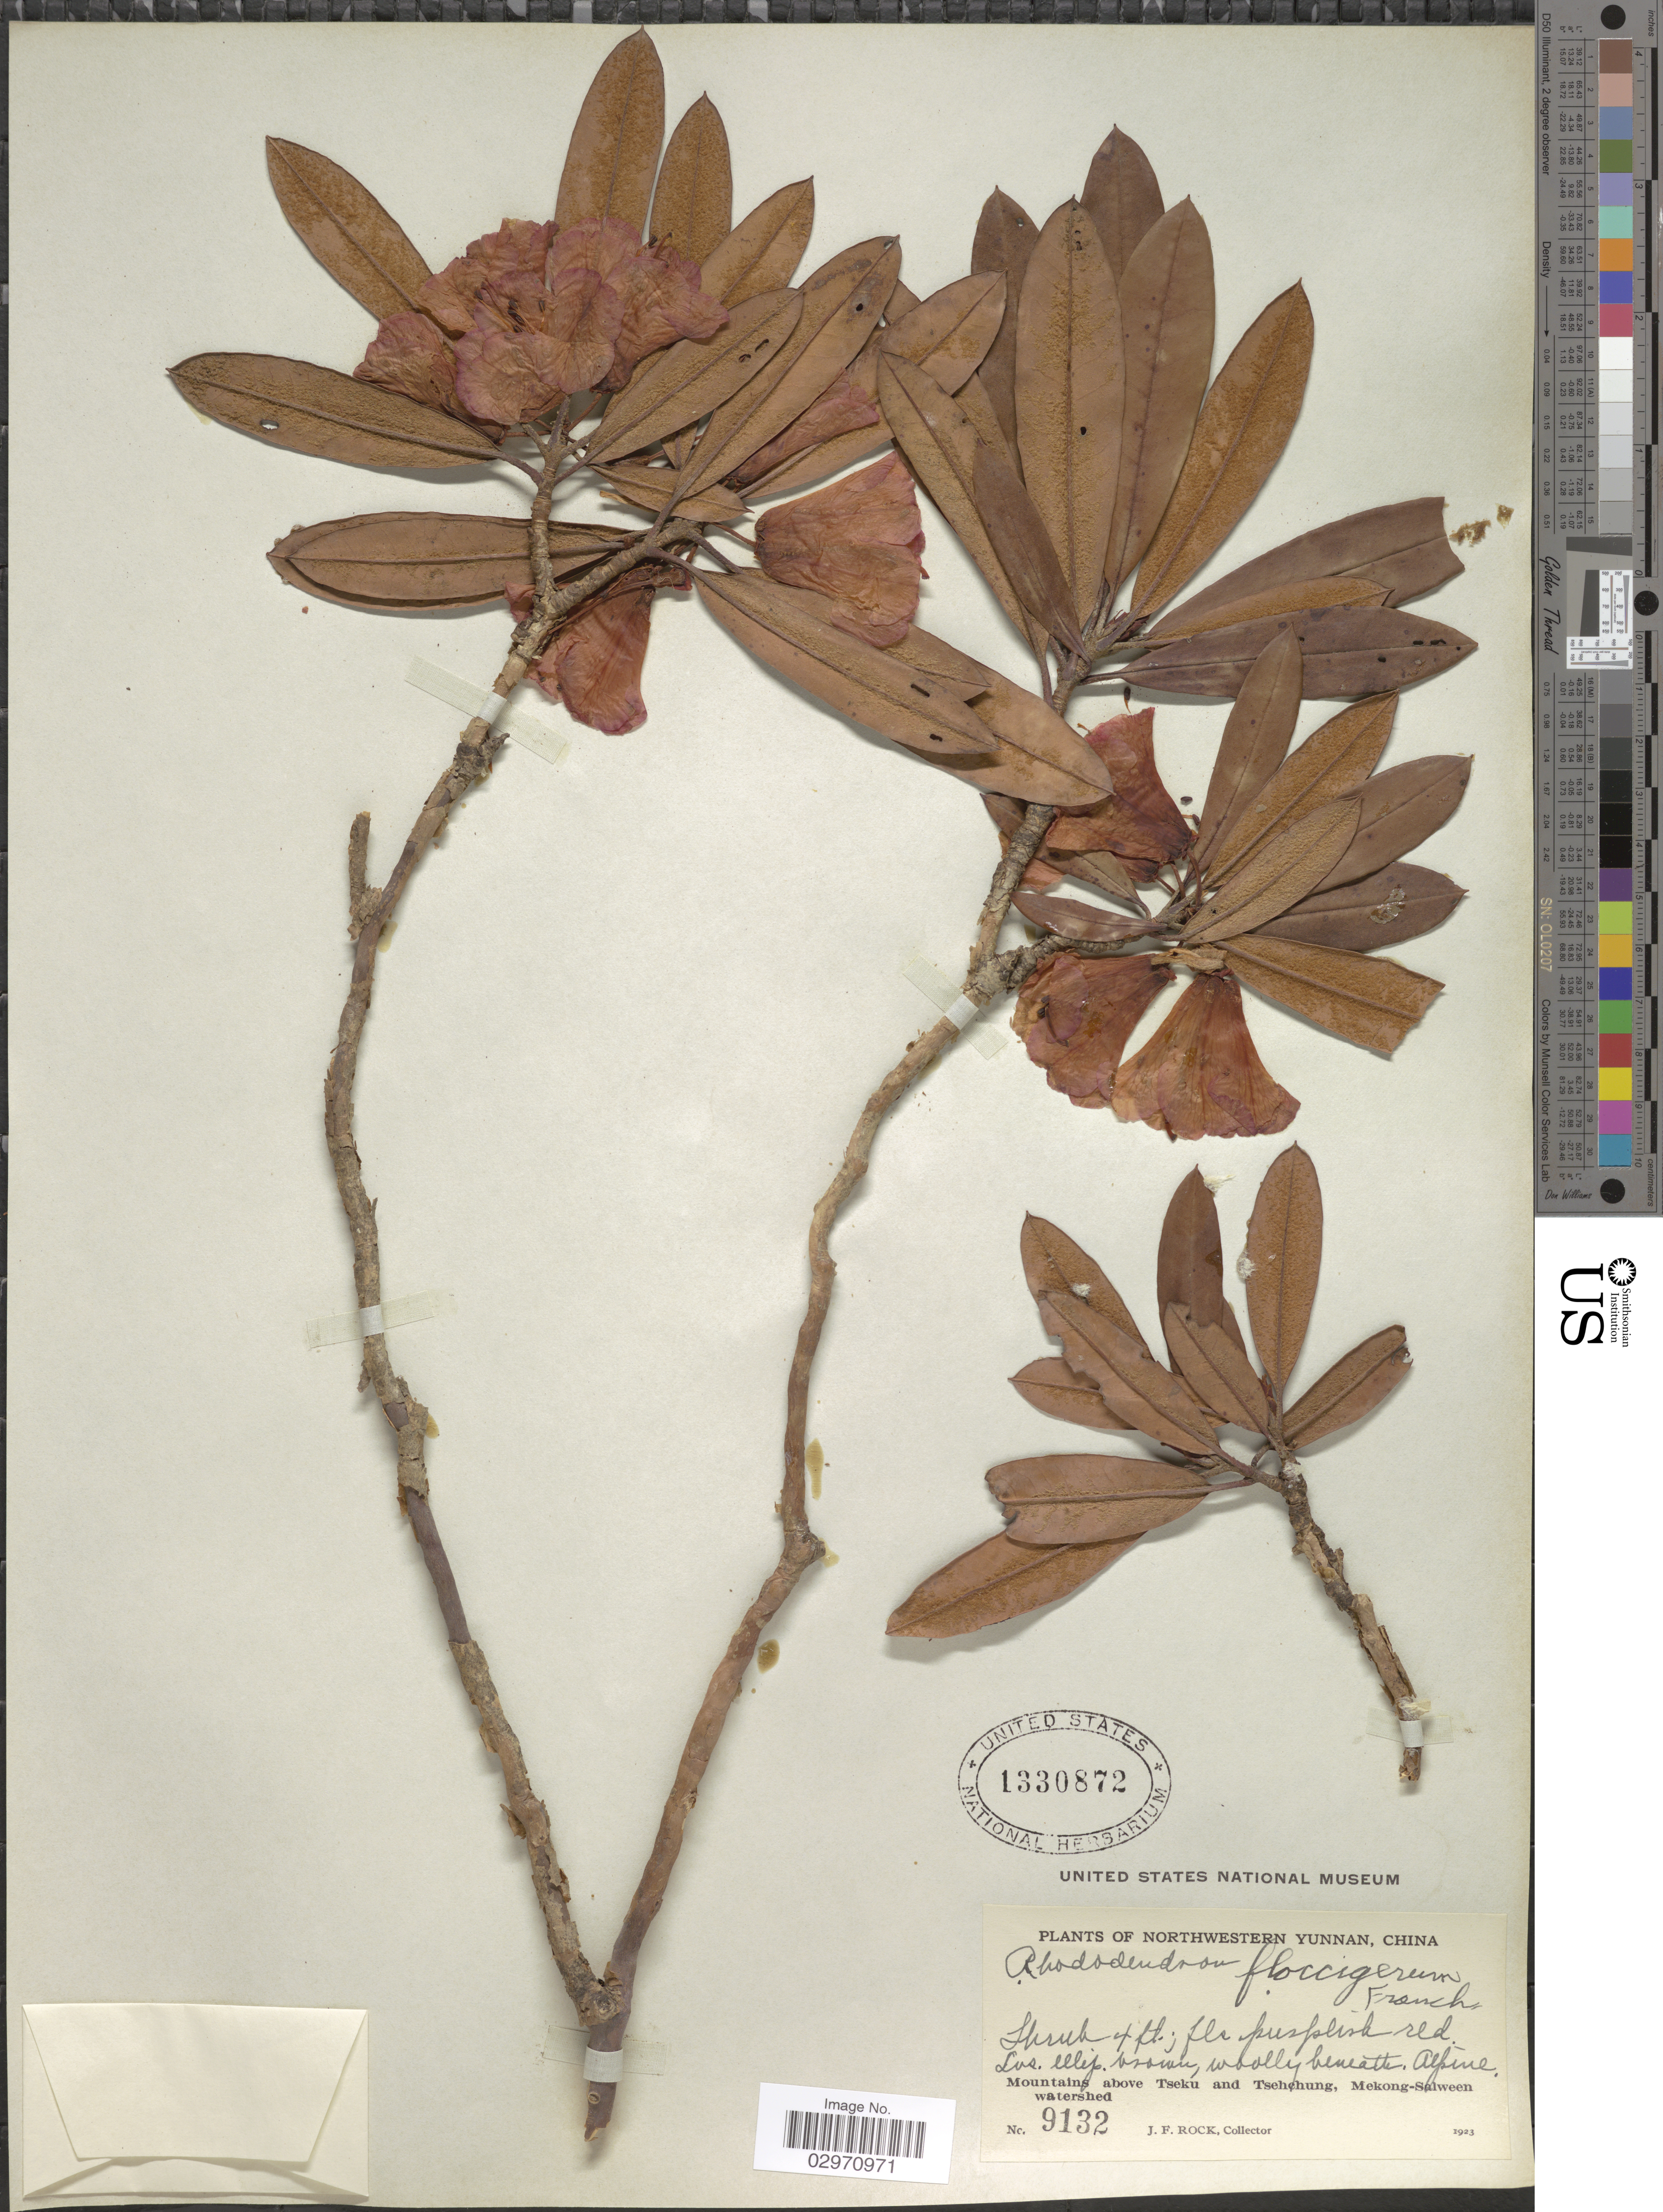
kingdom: Plantae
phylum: Tracheophyta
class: Magnoliopsida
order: Ericales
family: Ericaceae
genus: Rhododendron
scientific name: Rhododendron floccigerum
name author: Franch.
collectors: J. Rock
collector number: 9132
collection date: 1923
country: China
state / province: Yunnan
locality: Northwestern Yunnan. Mountains above Tseku and Tsehchung, Mekong-Salween watershed.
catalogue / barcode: US 1330872